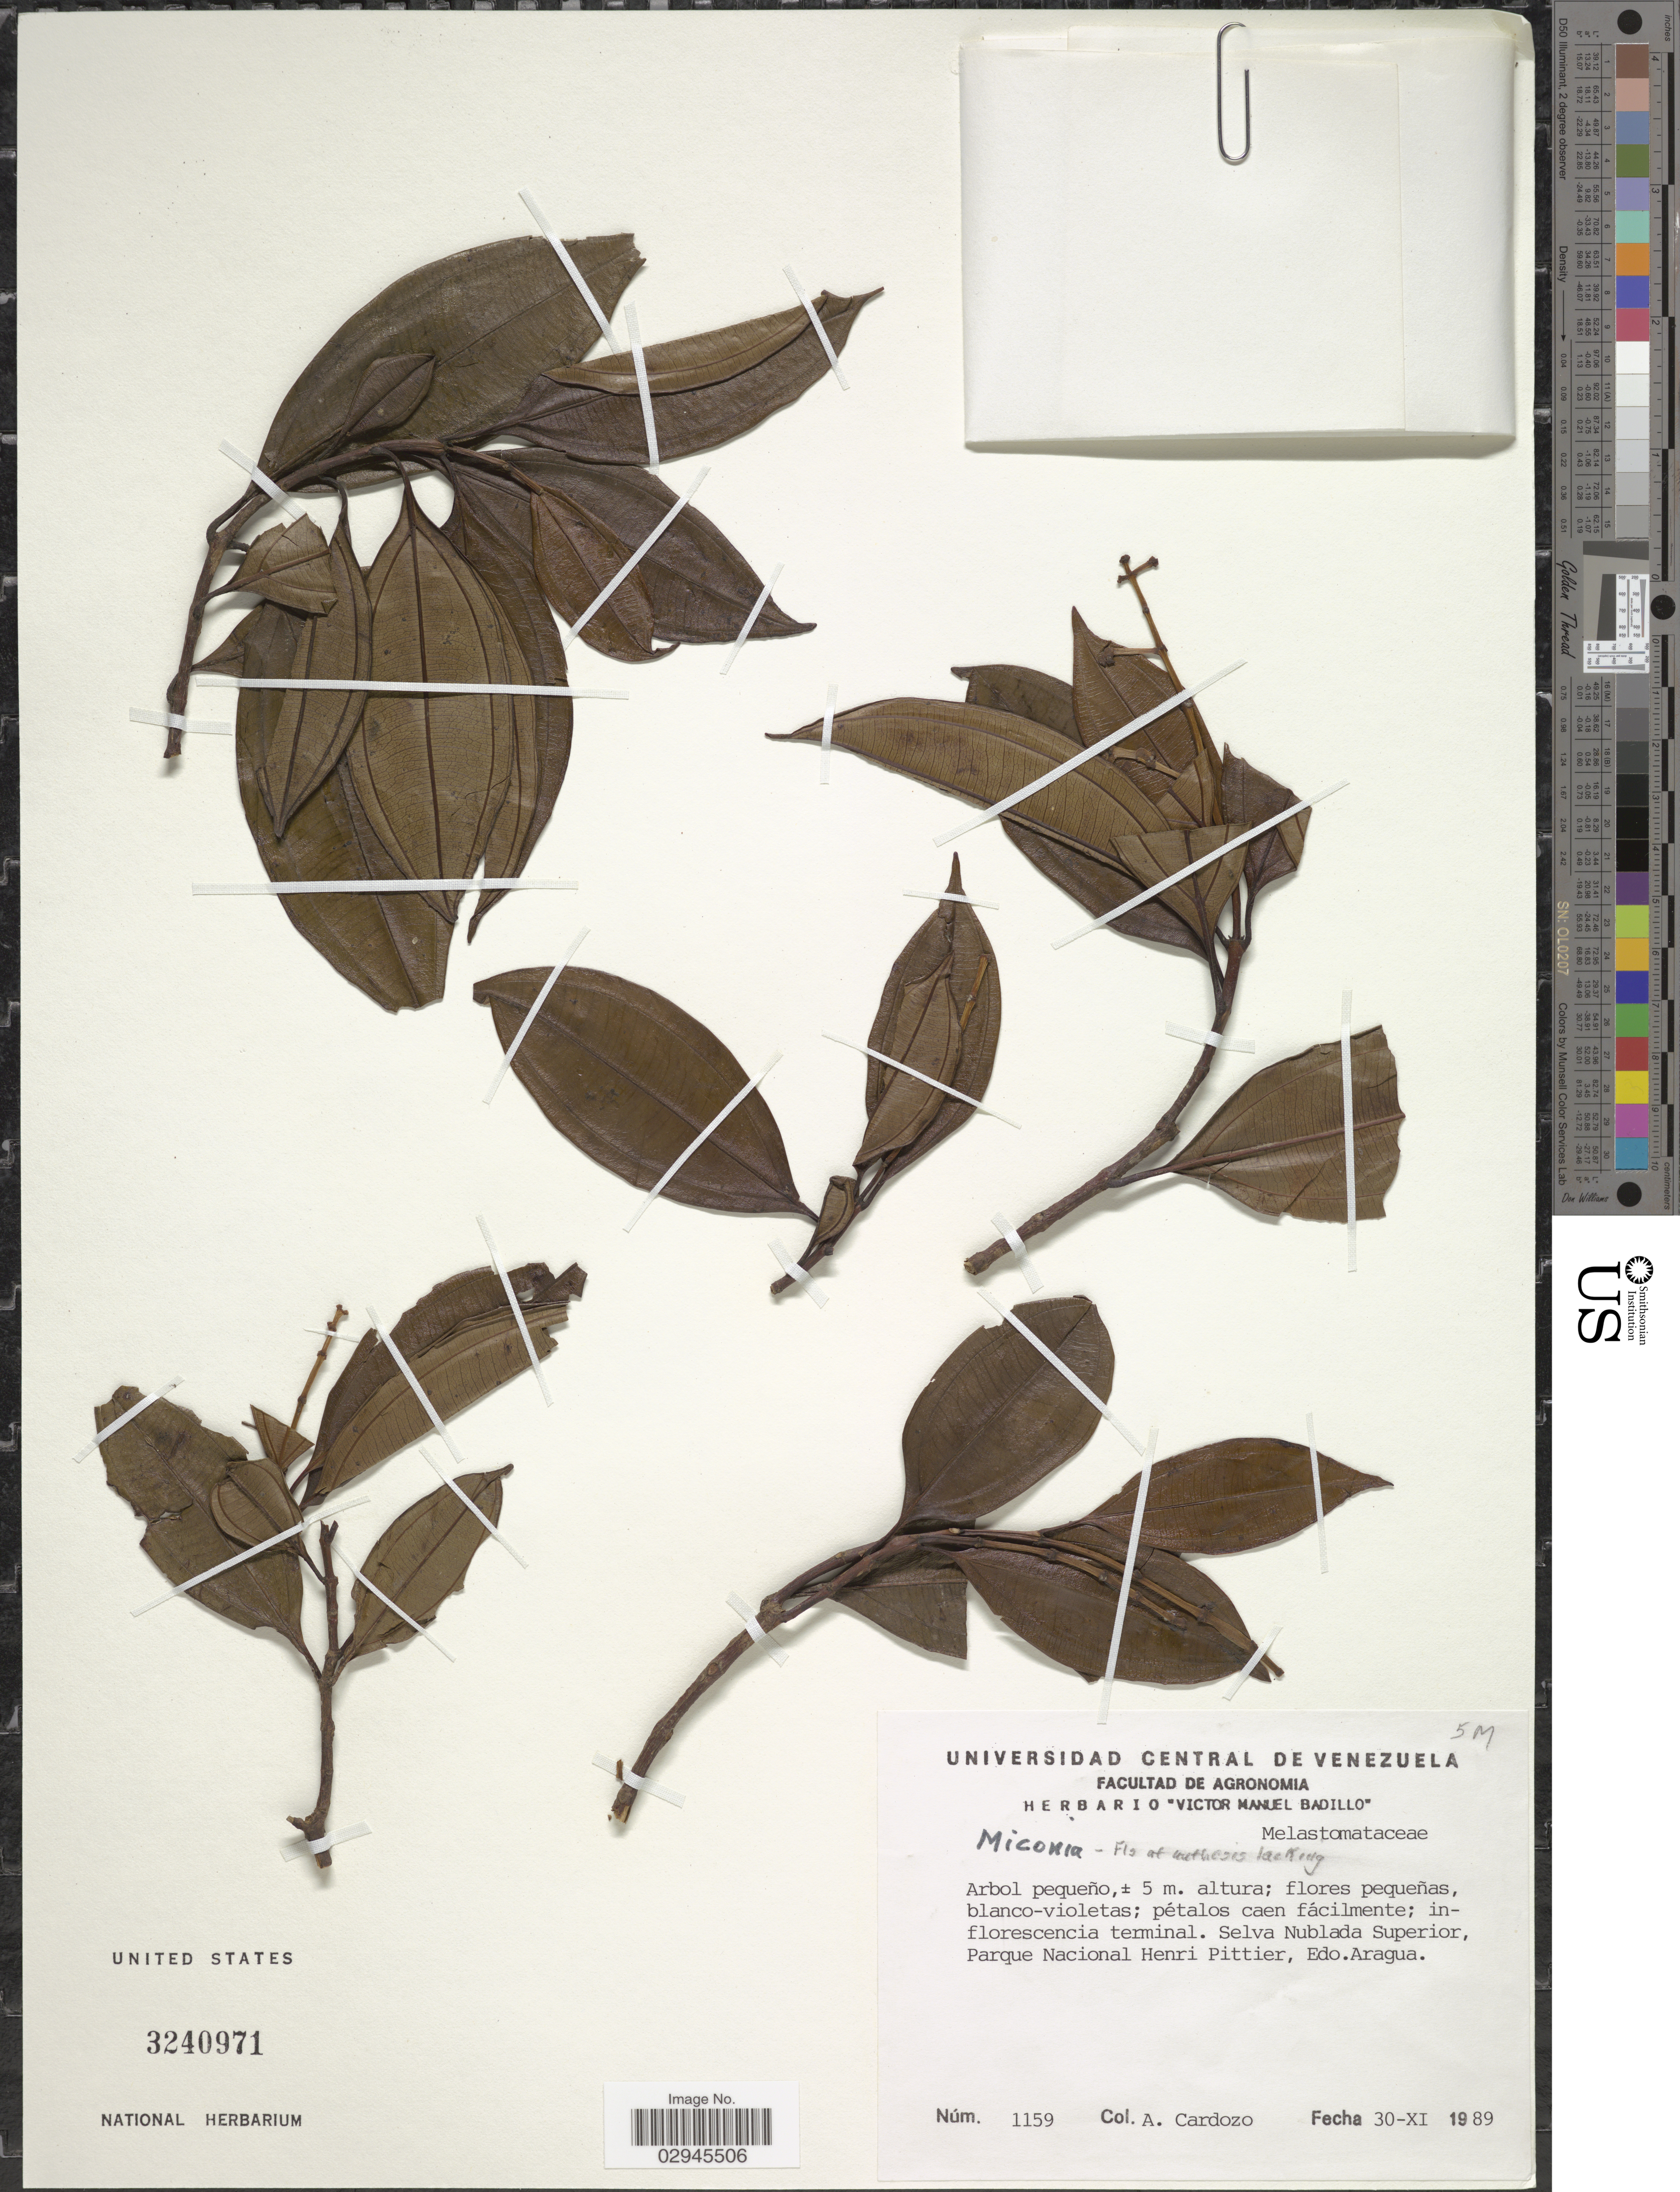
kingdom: Plantae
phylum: Tracheophyta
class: Magnoliopsida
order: Myrtales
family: Melastomataceae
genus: Miconia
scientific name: Miconia sp.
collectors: A. Cardozo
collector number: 1159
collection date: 1989-11-30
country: Venezuela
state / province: Aragua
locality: Selva Nublada Superior, Parque Nacional Henri Pittier.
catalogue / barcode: US 3240971